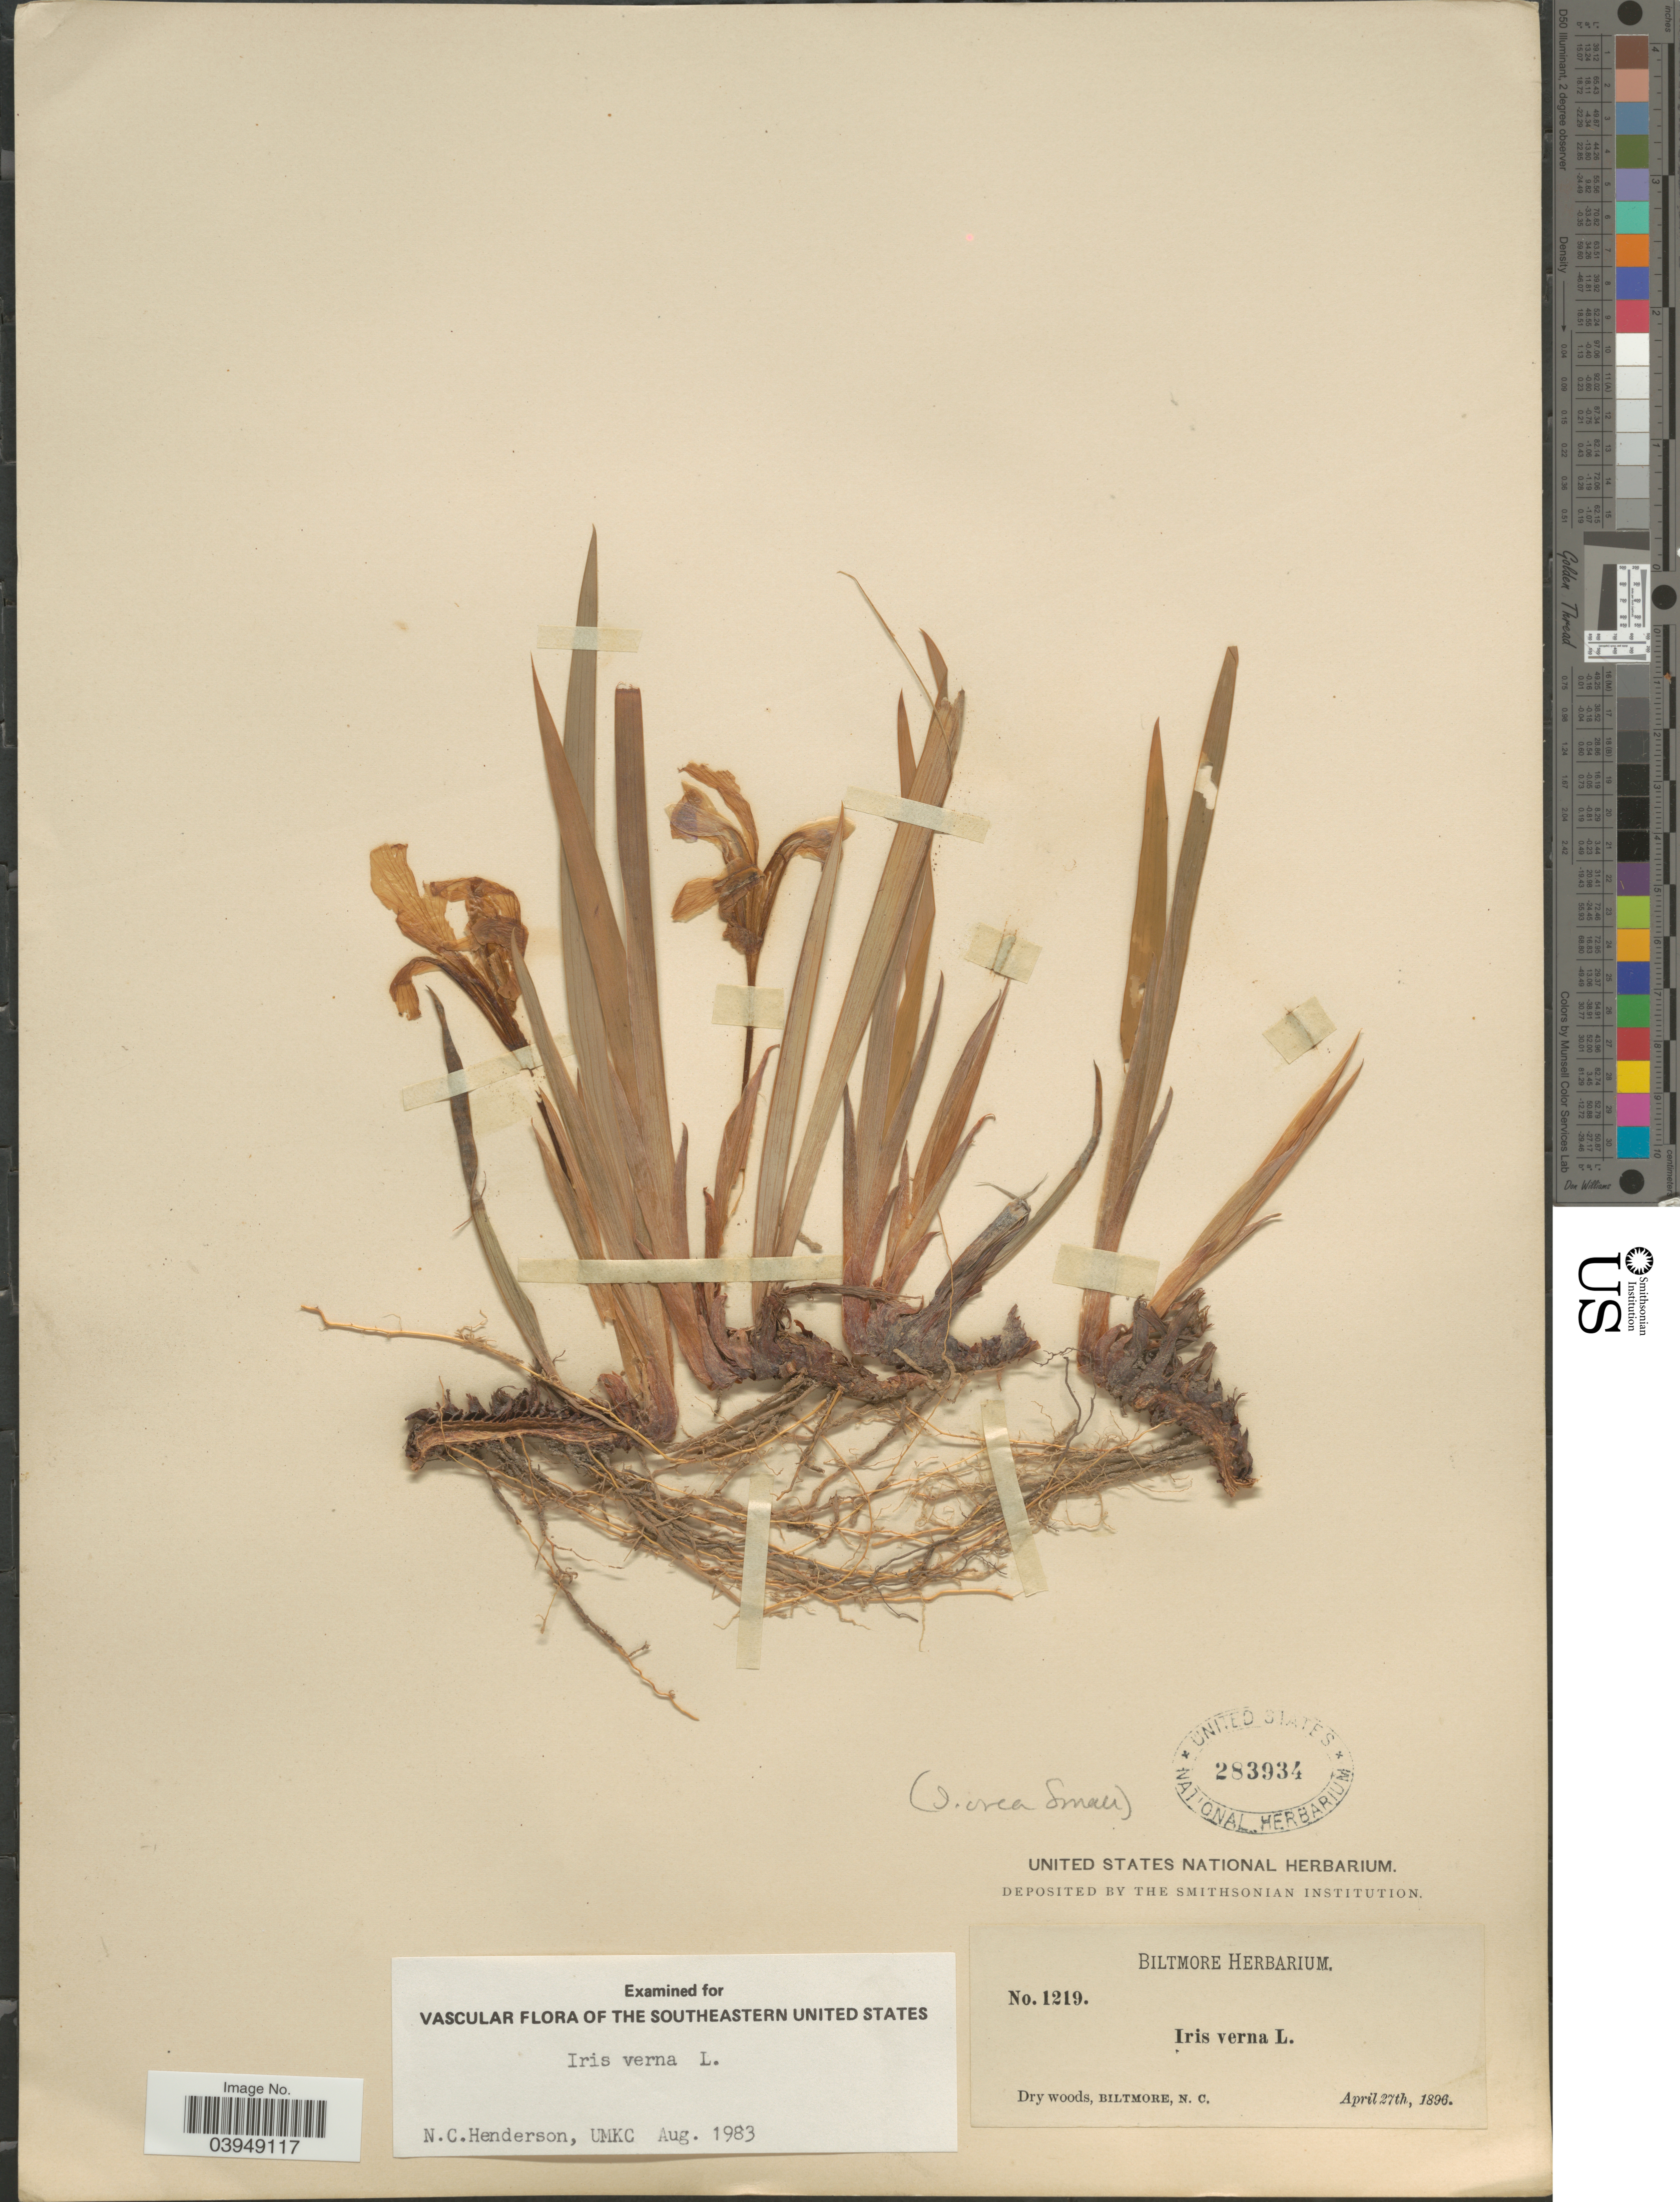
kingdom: Plantae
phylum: Tracheophyta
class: Liliopsida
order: Asparagales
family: Iridaceae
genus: Iris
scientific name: Iris verna var. smalliana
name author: Fernald ex M.E. Edwards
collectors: ex herb. Biltmore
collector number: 1219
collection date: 1896-04-27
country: United States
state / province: North Carolina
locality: Dry woods, Biltmore.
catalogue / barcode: US 283934